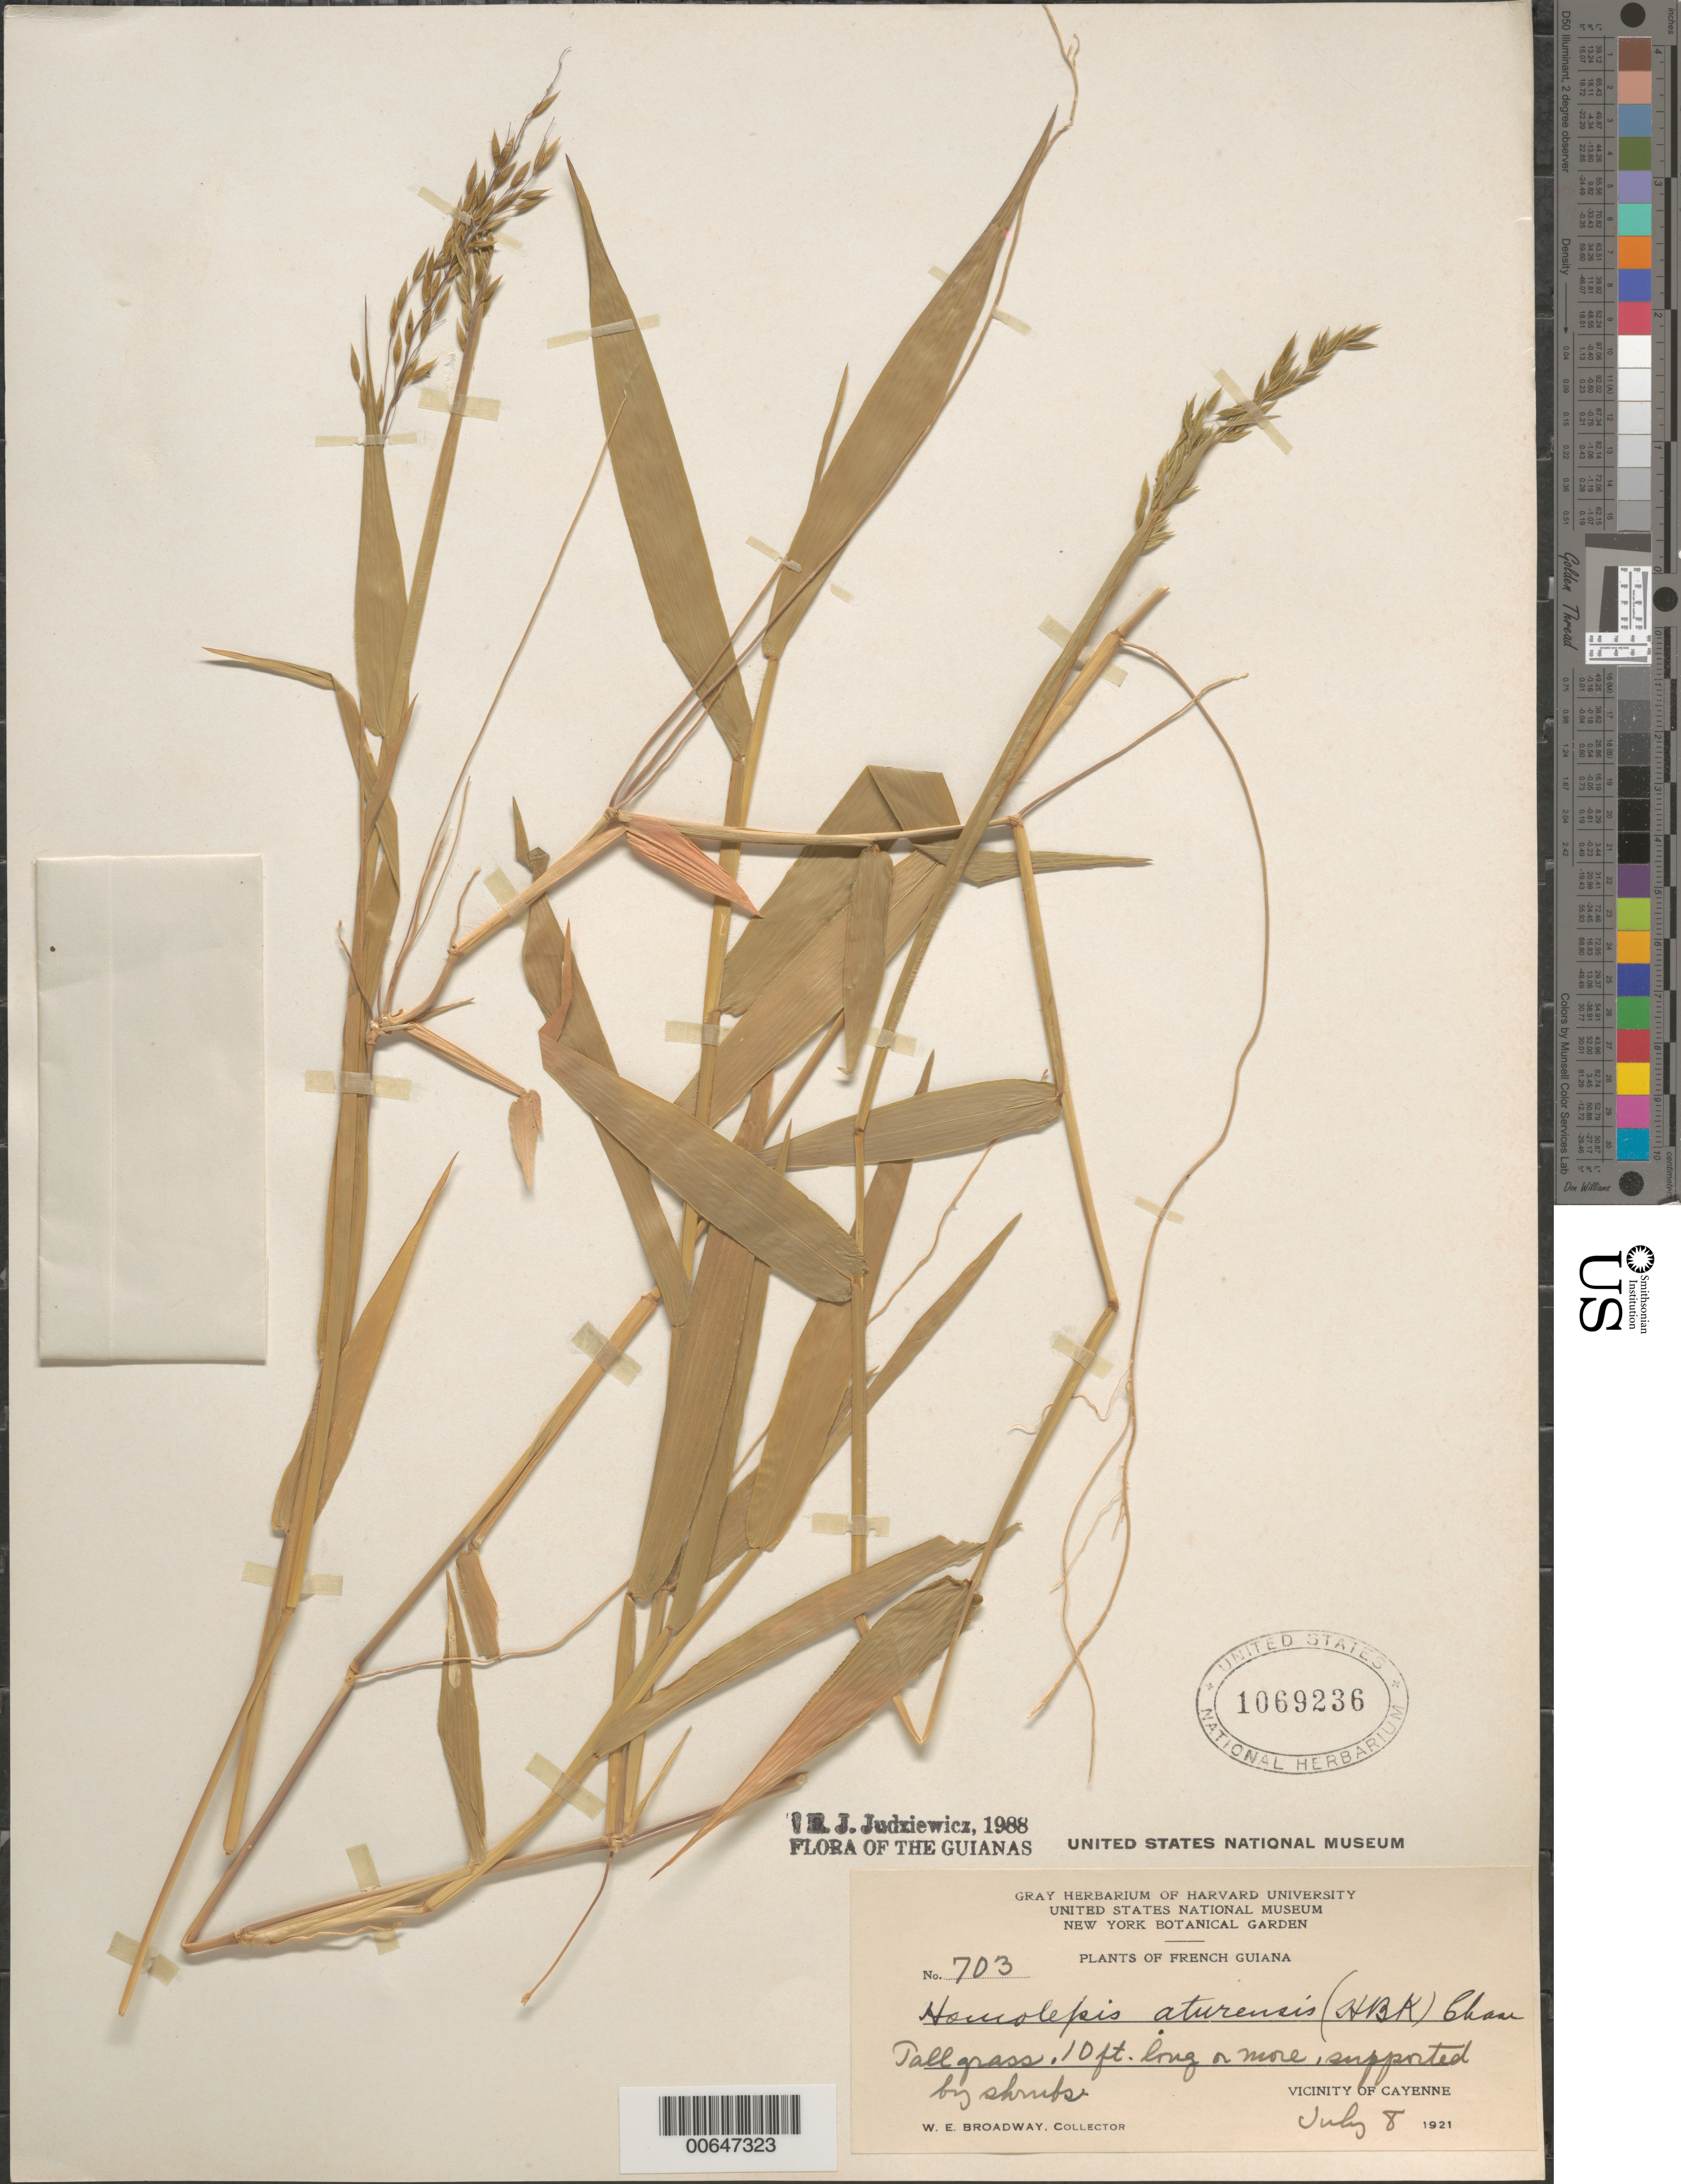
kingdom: Plantae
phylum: Tracheophyta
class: Liliopsida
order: Poales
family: Poaceae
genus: Homolepis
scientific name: Homolepis aturensis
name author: (Kunth) Chase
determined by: Judziewicz, E. J.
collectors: W. E. Broadway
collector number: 703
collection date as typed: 8-Jul-21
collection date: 1921-07-08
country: French Guiana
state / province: Cayenne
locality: Cayenne, vic.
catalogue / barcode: US 1069236